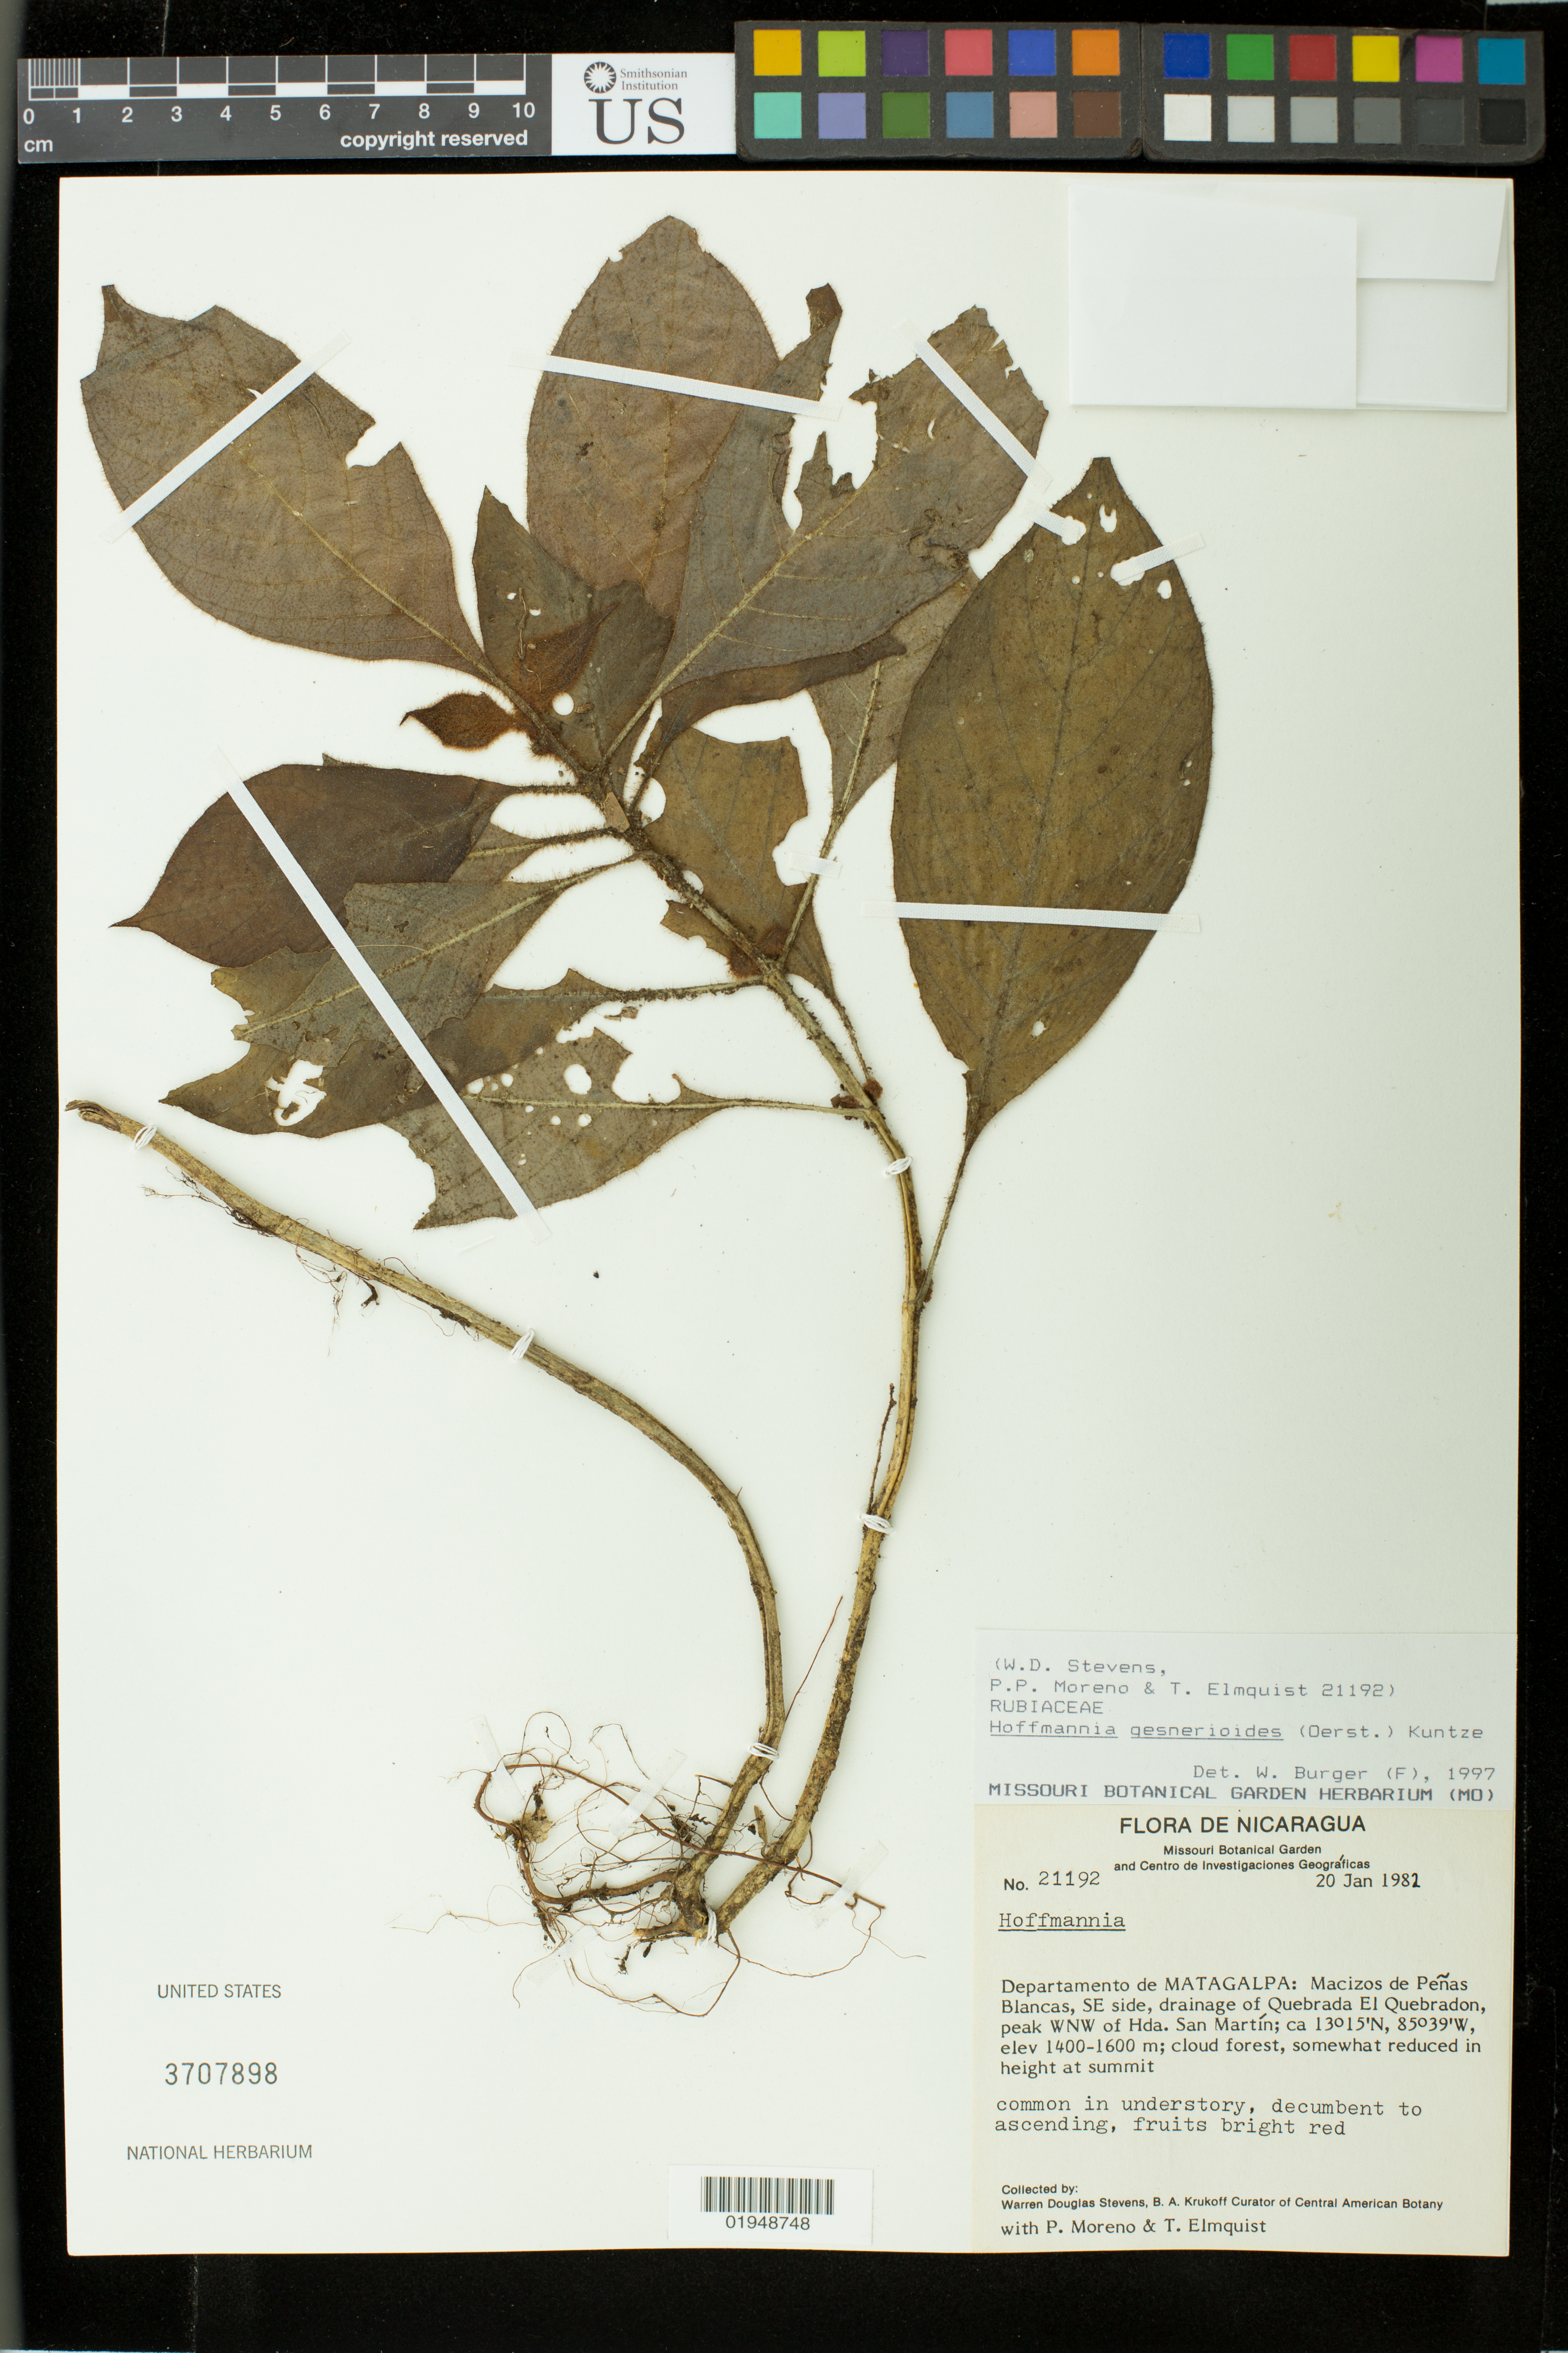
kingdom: Plantae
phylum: Tracheophyta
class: Magnoliopsida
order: Gentianales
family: Rubiaceae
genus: Hoffmannia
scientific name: Hoffmannia gesnerioides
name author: (Oerst.) Kuntze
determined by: Burger, W.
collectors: W. D. Stevens & A. Grijalva P.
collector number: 21192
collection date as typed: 24 Nov 1979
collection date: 1979-11-24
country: Nicaragua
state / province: Esteli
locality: Cerro Quiabu (=Cerro las Brisas)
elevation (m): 1550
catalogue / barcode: US 3707898